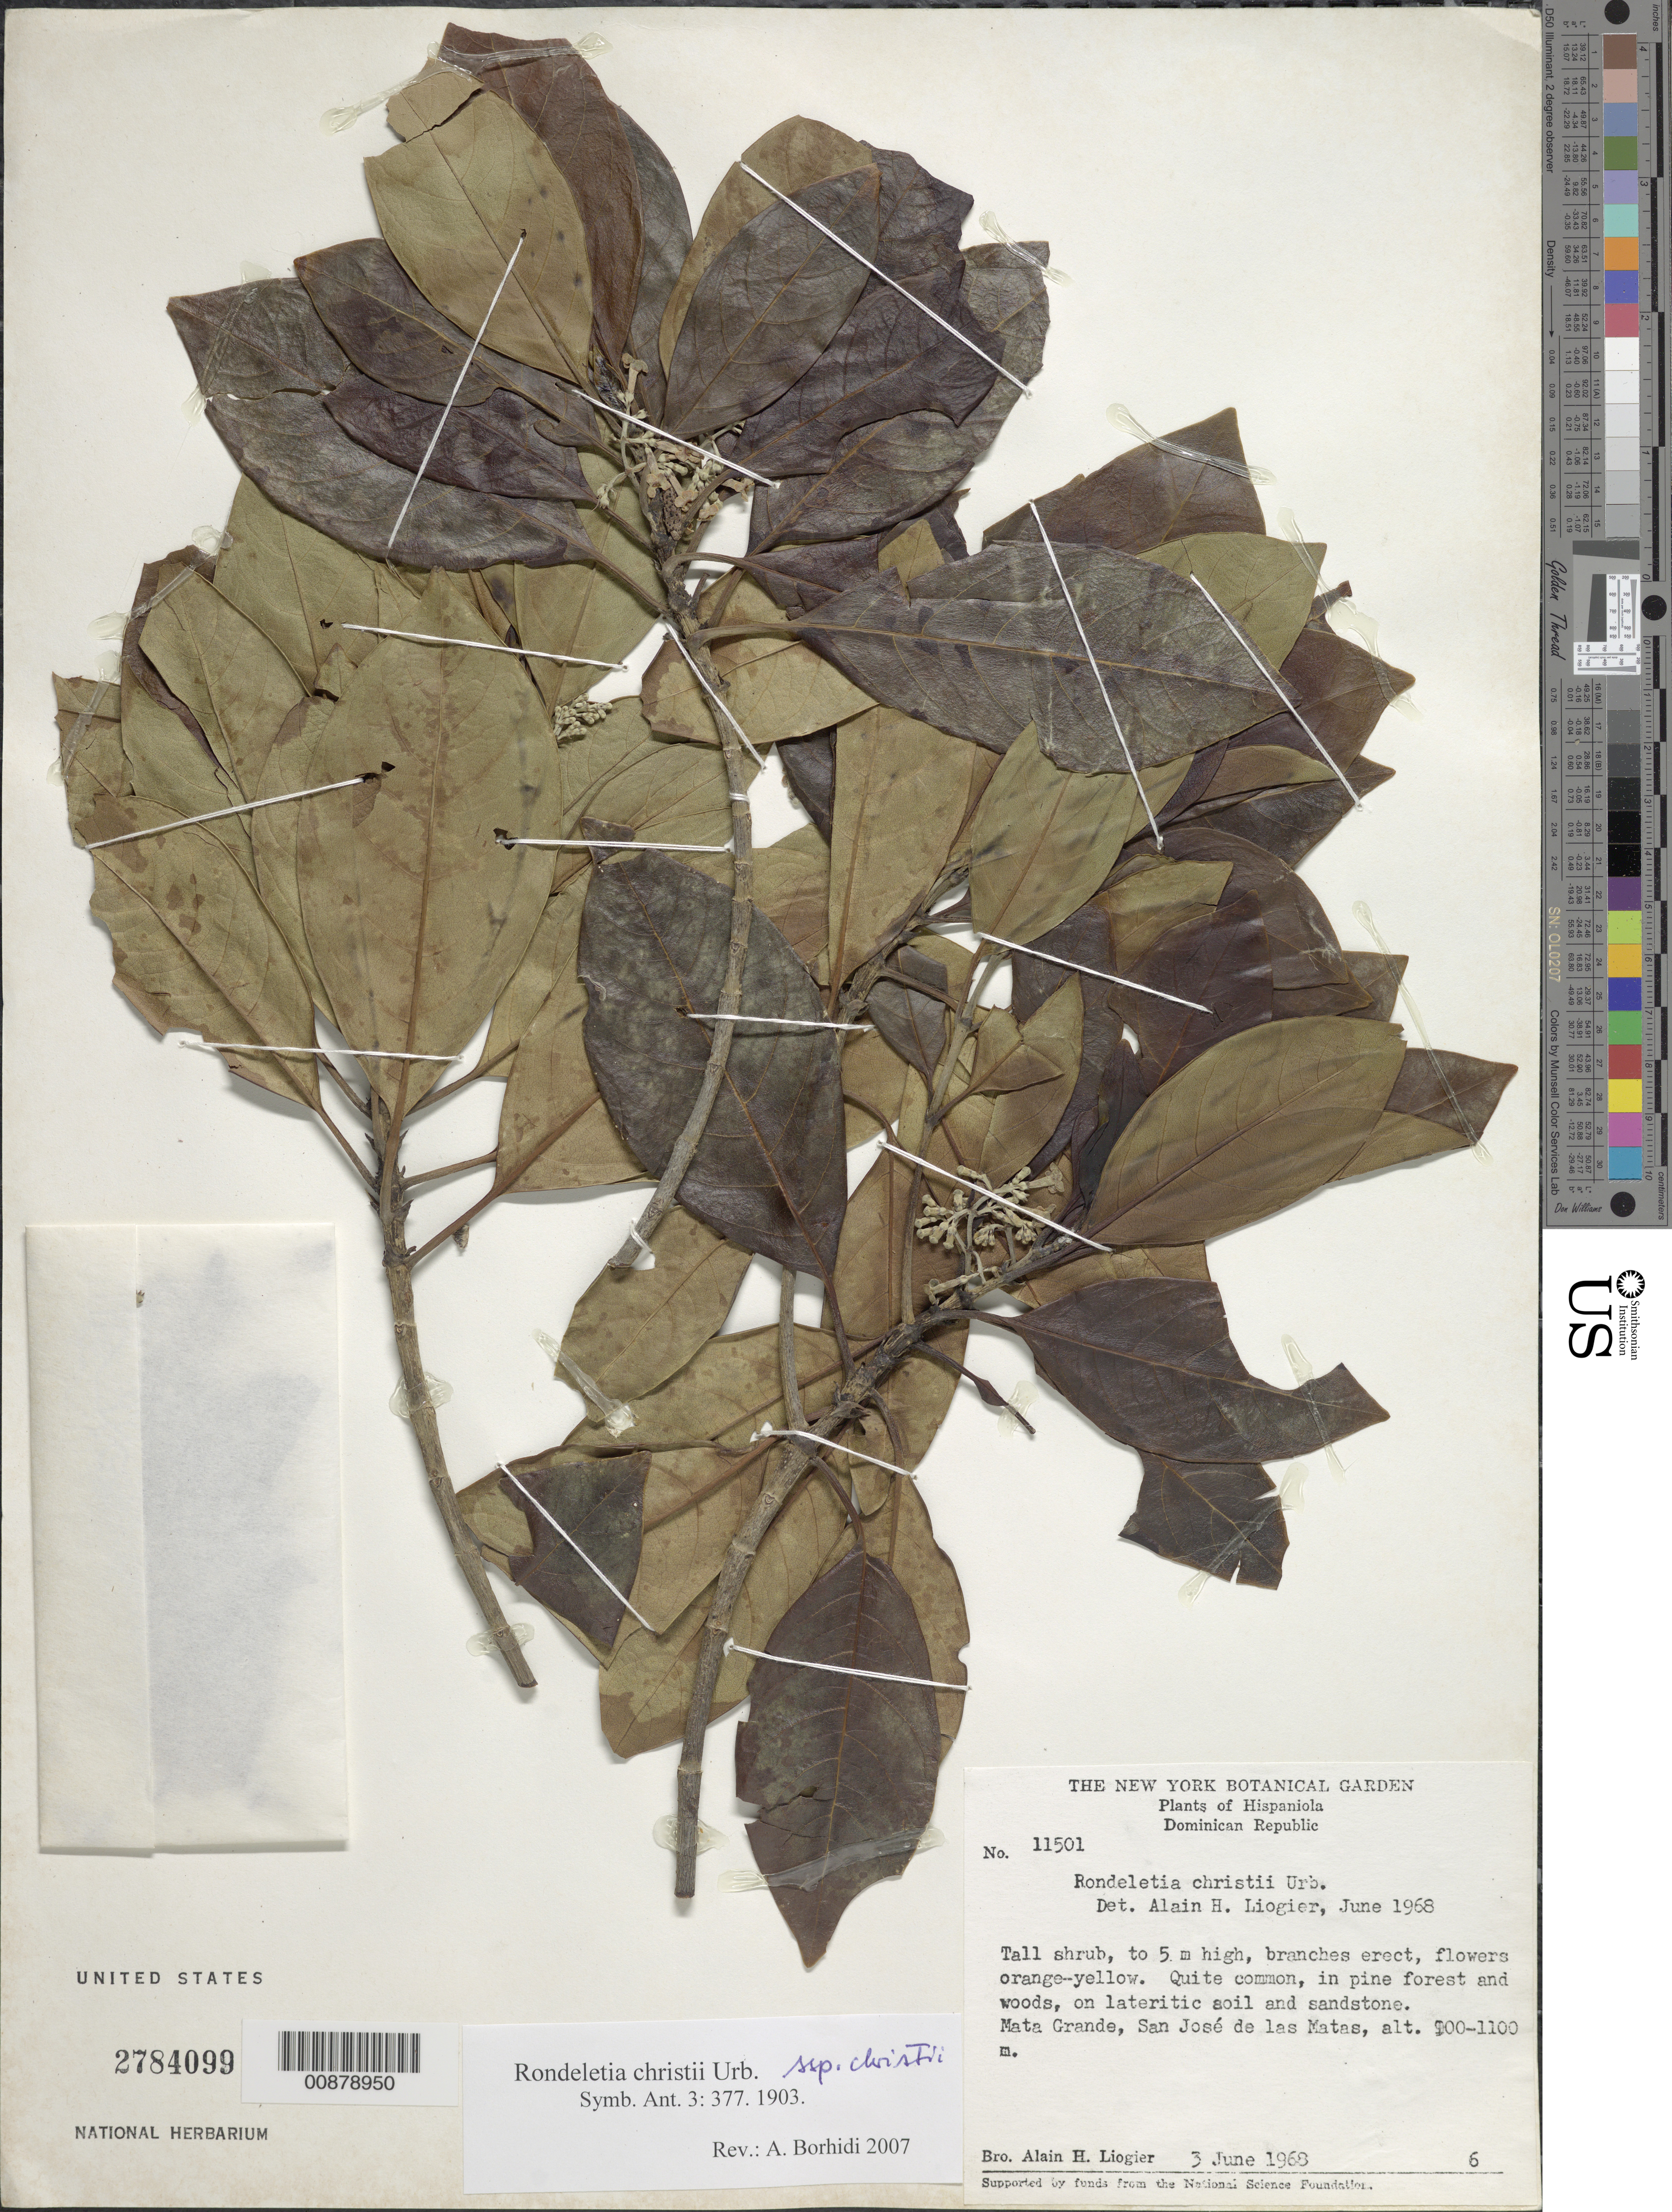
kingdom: Plantae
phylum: Tracheophyta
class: Magnoliopsida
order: Gentianales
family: Rubiaceae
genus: Rondeletia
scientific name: Rondeletia christii subsp. christii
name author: Urb.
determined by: Borhidi, Attila L.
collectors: A. H. Liogier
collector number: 11501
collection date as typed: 03 Jun 1968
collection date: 1968-06-03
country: Dominican Republic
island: Hispaniola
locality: Mata Grande, San José de las Matas.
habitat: In pine forest and woods on lateritic soil and sandstone.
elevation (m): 900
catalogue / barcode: US 2784099